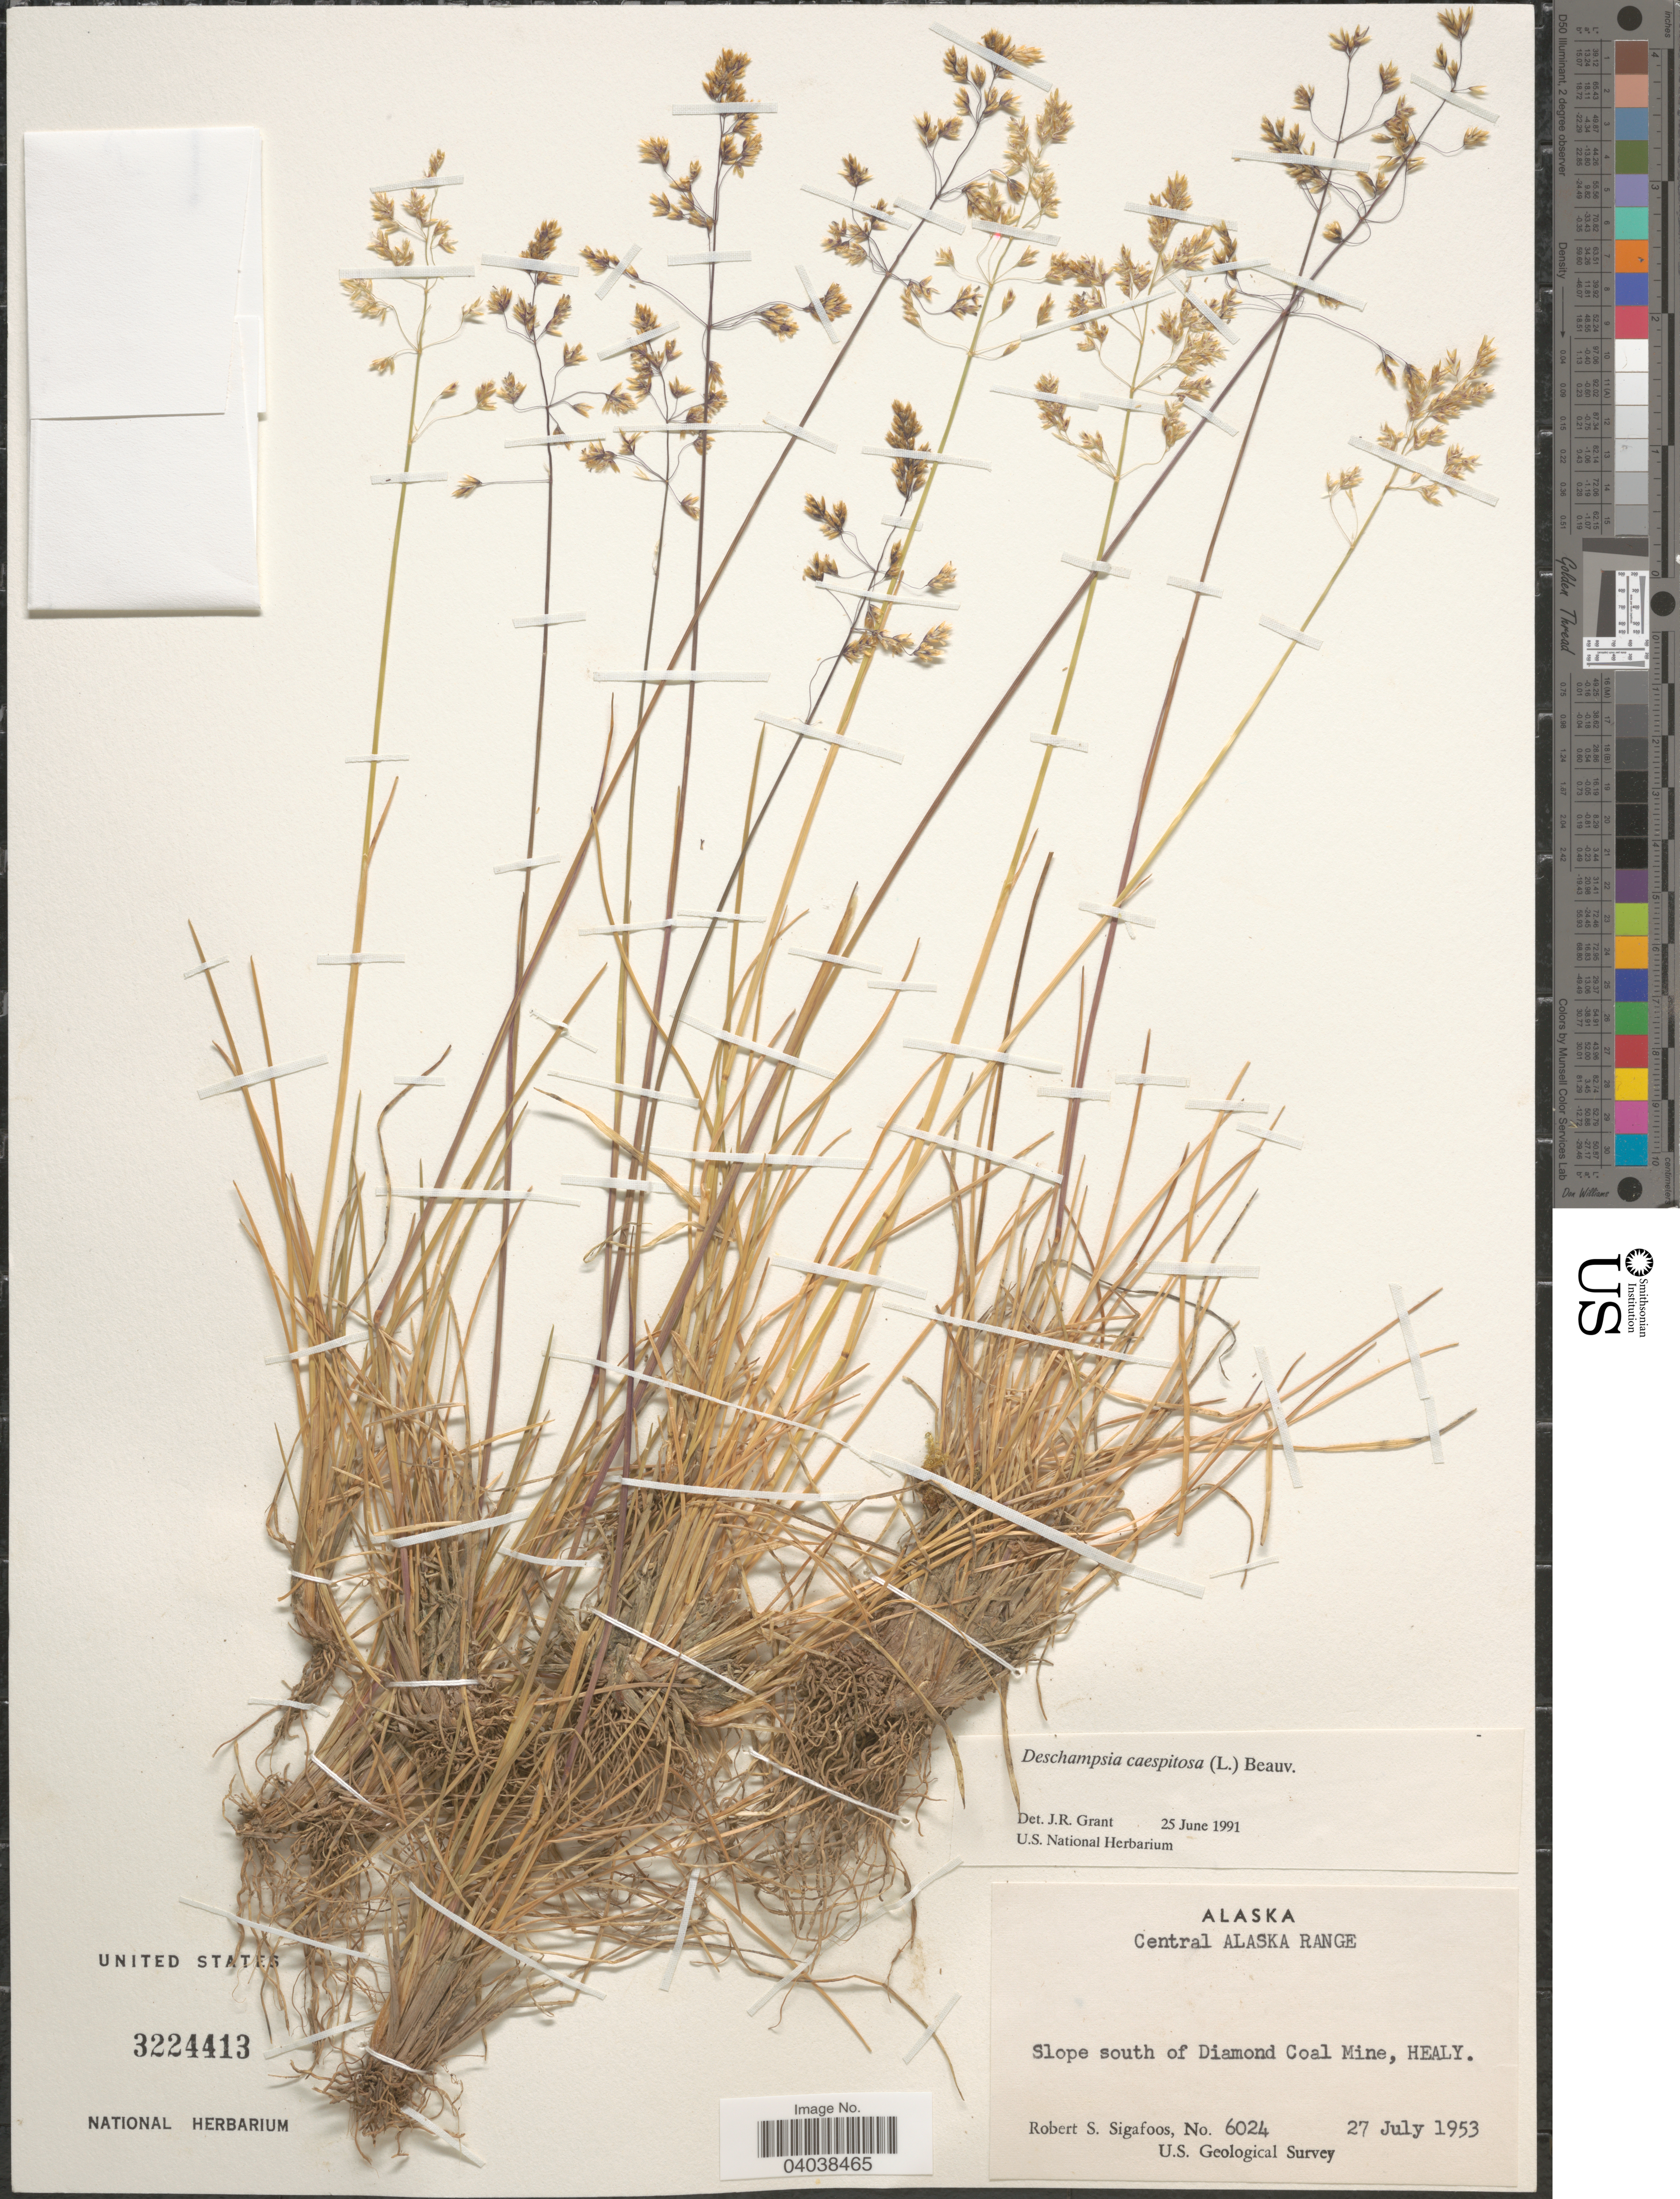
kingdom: Plantae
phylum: Tracheophyta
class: Liliopsida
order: Poales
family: Poaceae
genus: Deschampsia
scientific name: Deschampsia cespitosa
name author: (L.) P. Beauv.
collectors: R. Sigafoos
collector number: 6024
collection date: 1953-07-27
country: United States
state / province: Alaska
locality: Central Alaska Range. slope south of Diamond Coal Mine, Healy.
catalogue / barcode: US 3224413